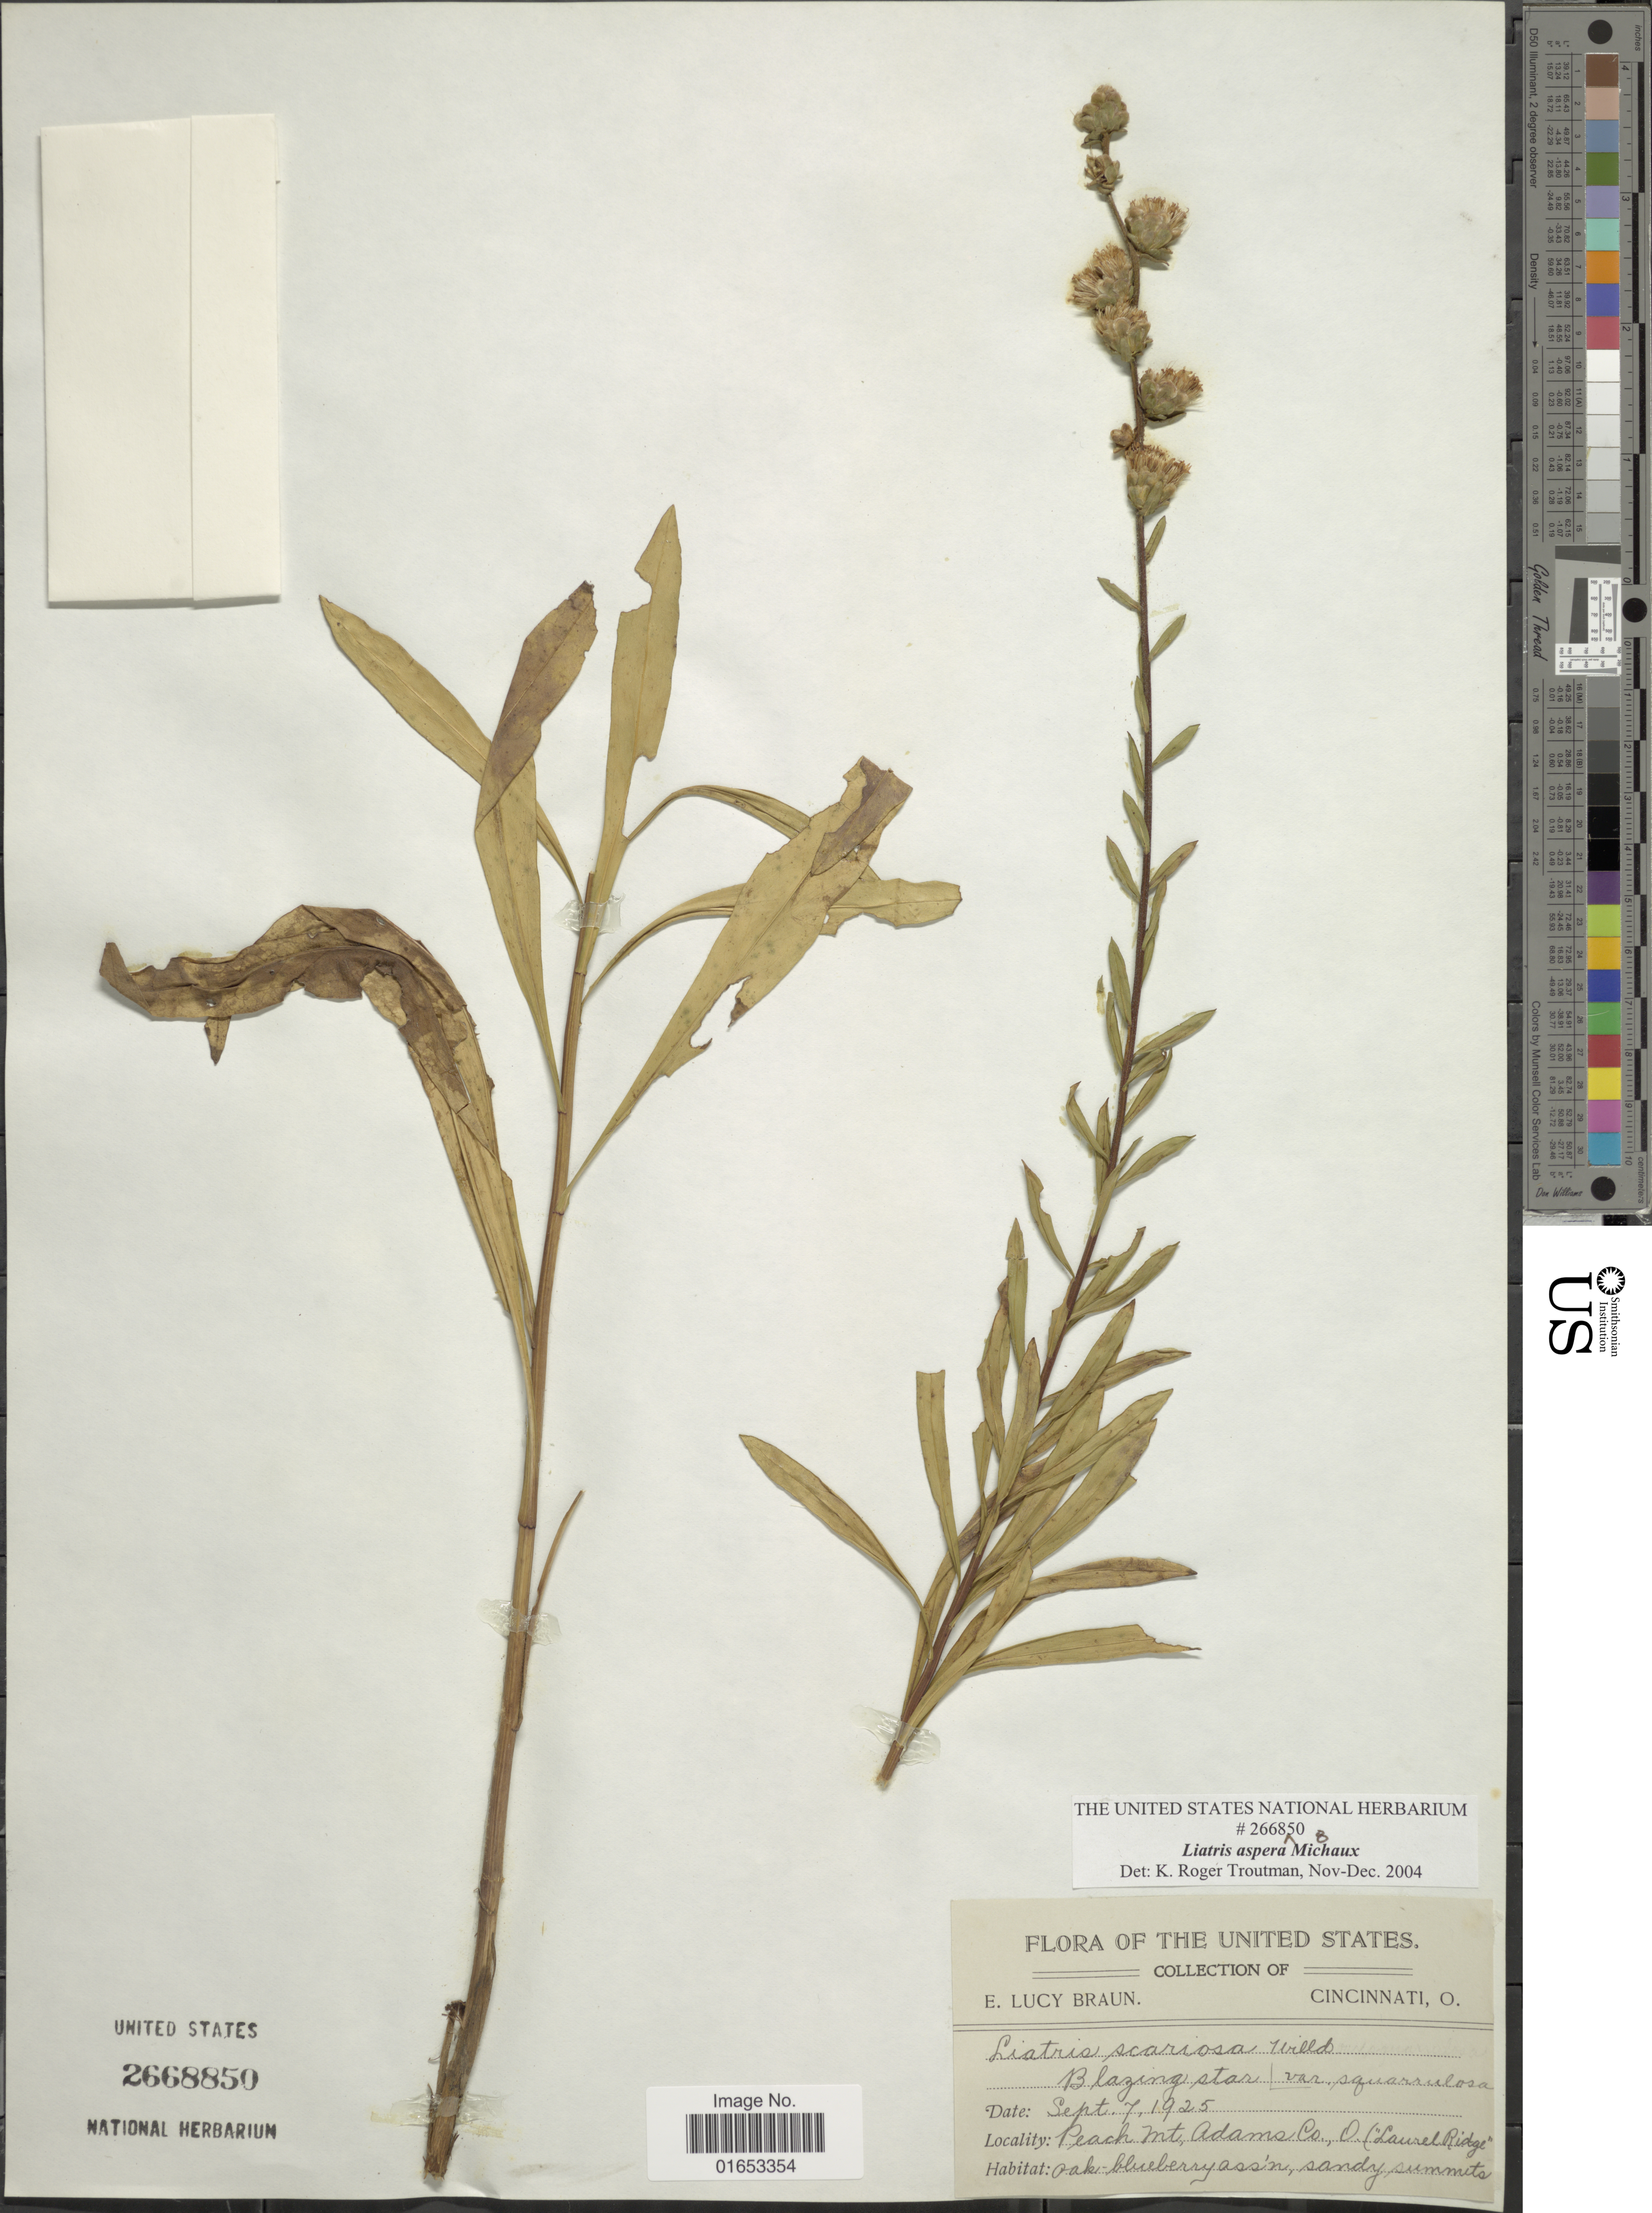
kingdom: Plantae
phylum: Tracheophyta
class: Magnoliopsida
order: Asterales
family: Asteraceae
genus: Liatris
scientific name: Liatris aspera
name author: Michx.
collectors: E. L. Braun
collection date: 1925-09-07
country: United States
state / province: Ohio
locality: Peach Mt., Adams Co., O. (Laurel Ridge)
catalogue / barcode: US 2668850